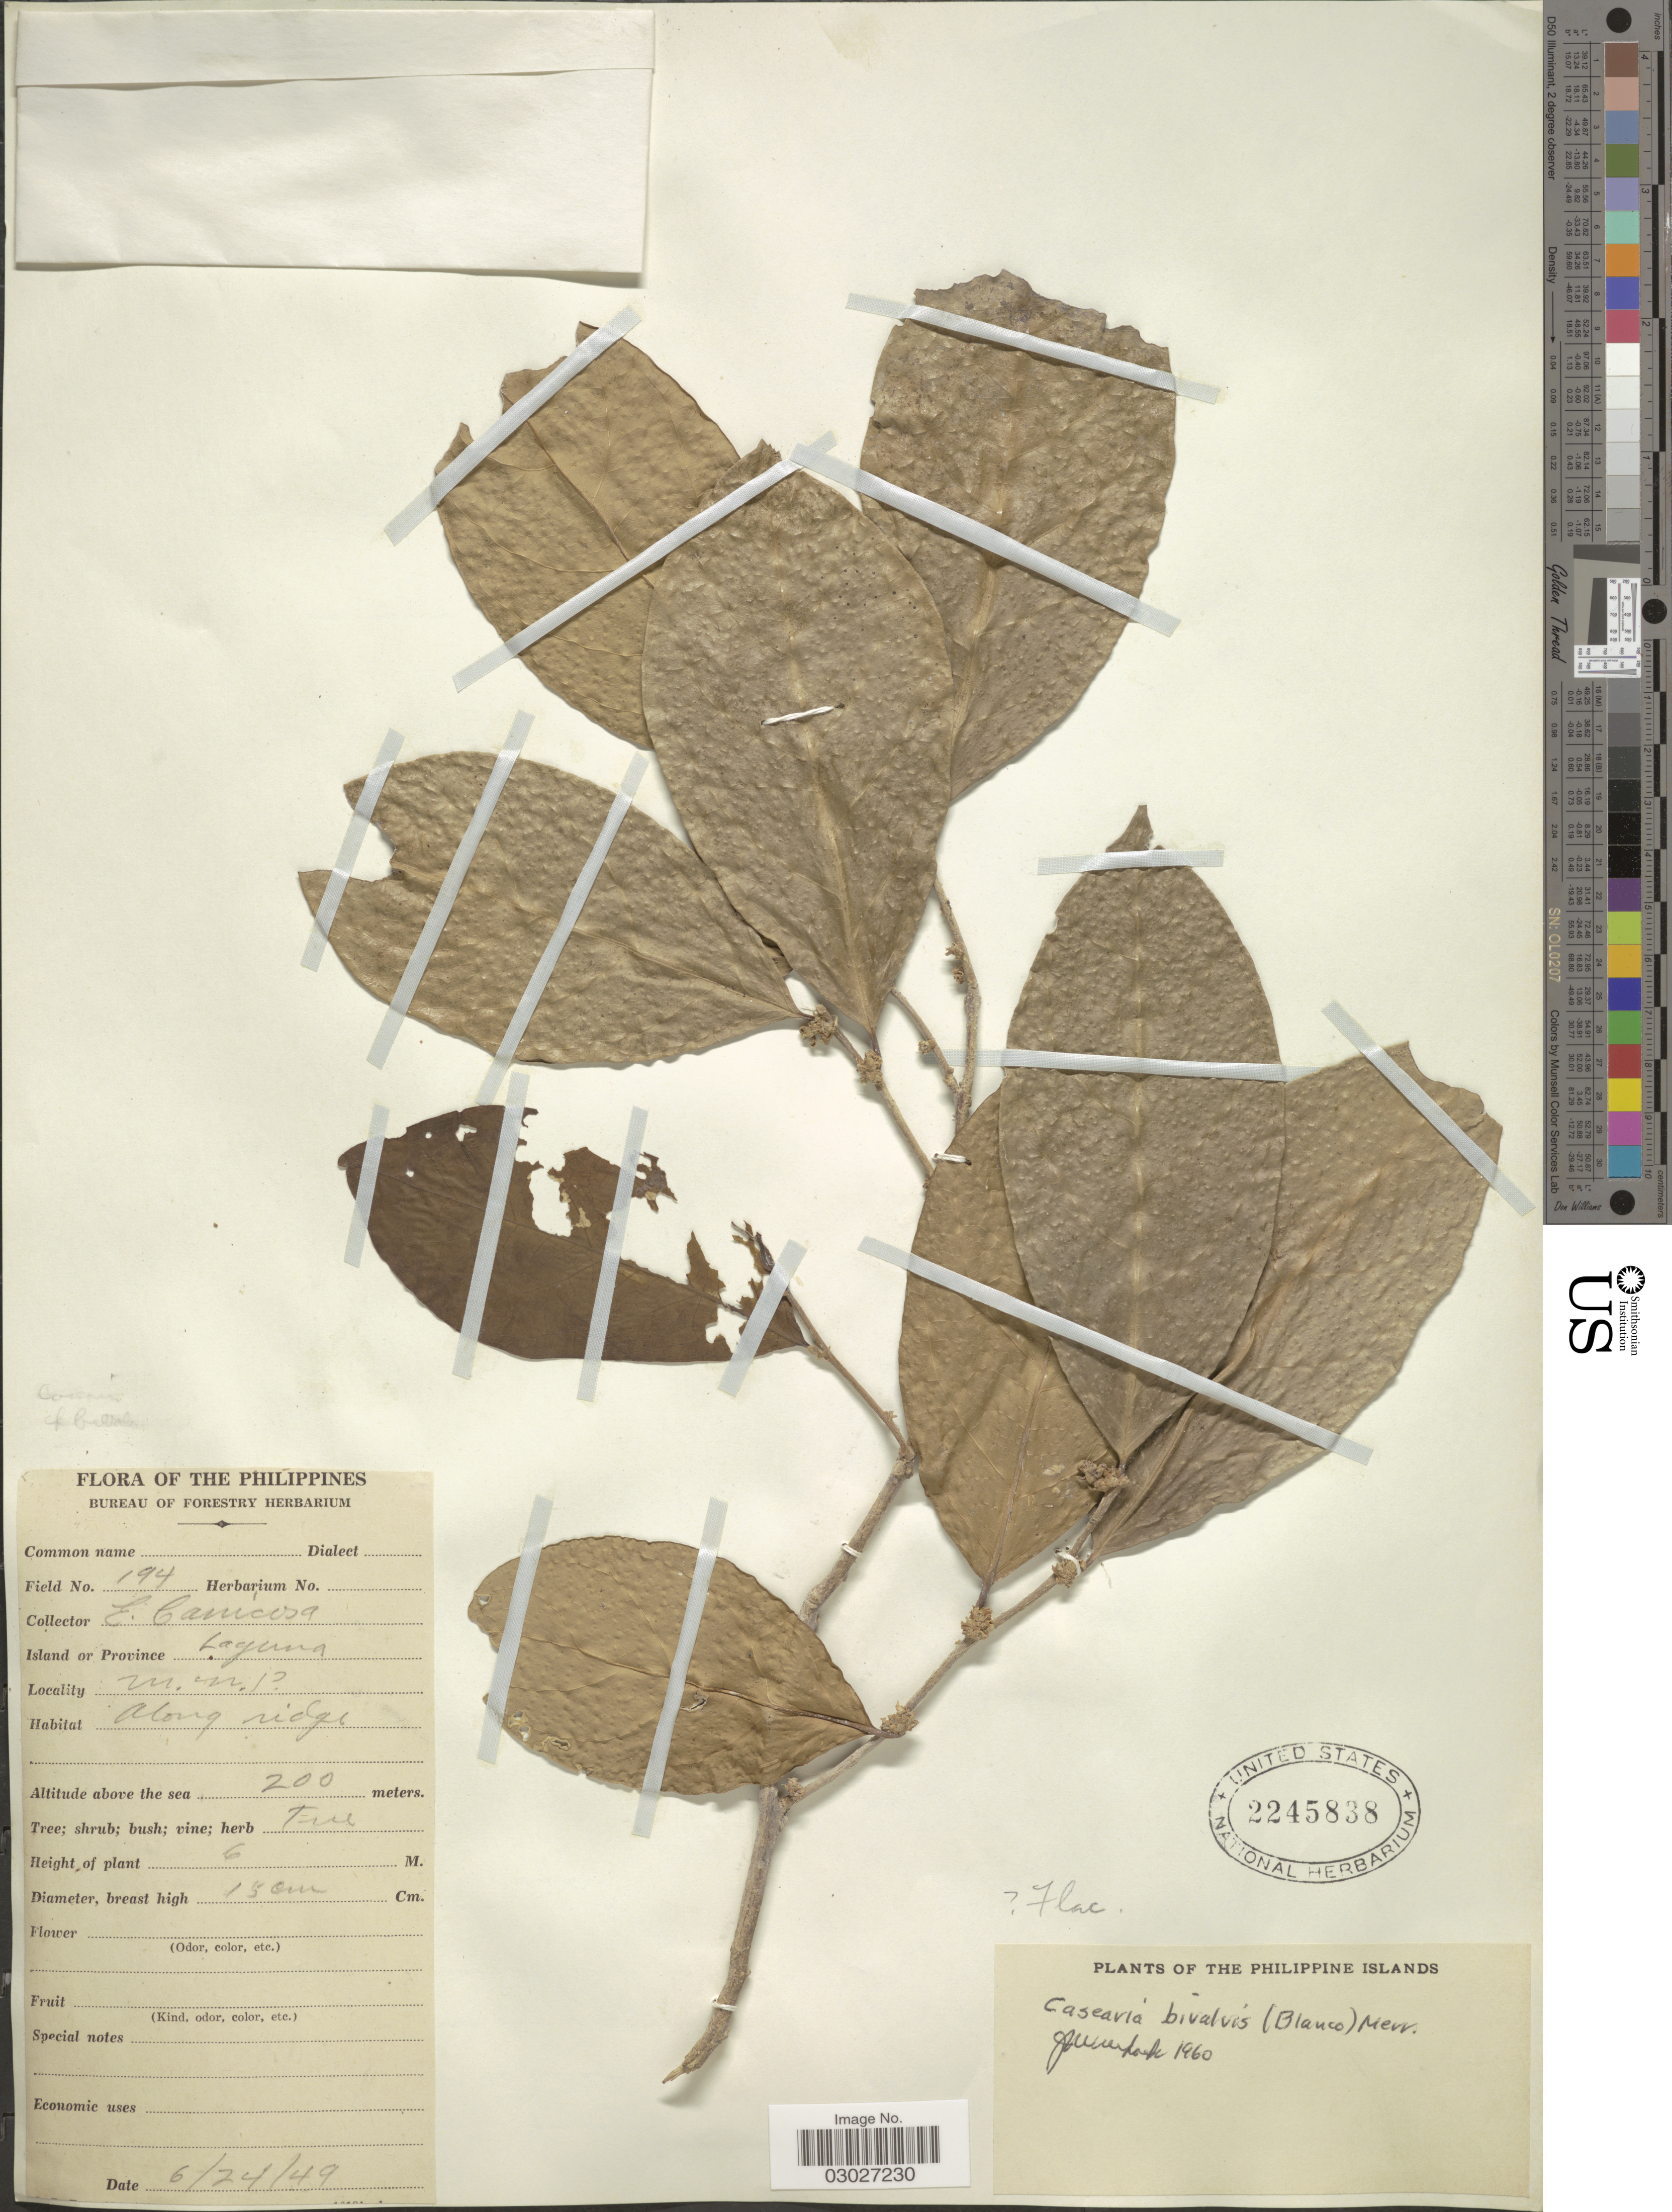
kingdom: Plantae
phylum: Tracheophyta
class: Magnoliopsida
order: Malpighiales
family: Salicaceae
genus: Casearia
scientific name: Casearia trivalvis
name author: (Blanco) Merr.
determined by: Wurdack, John J., (US), US (UNITED STATES)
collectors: E. Canicosa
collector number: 194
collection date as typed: Transcribed d/m/y: 24/6/49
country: Philippines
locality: The Philippine Islands, Island or Province Laguna.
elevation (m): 200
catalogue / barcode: US 2245838